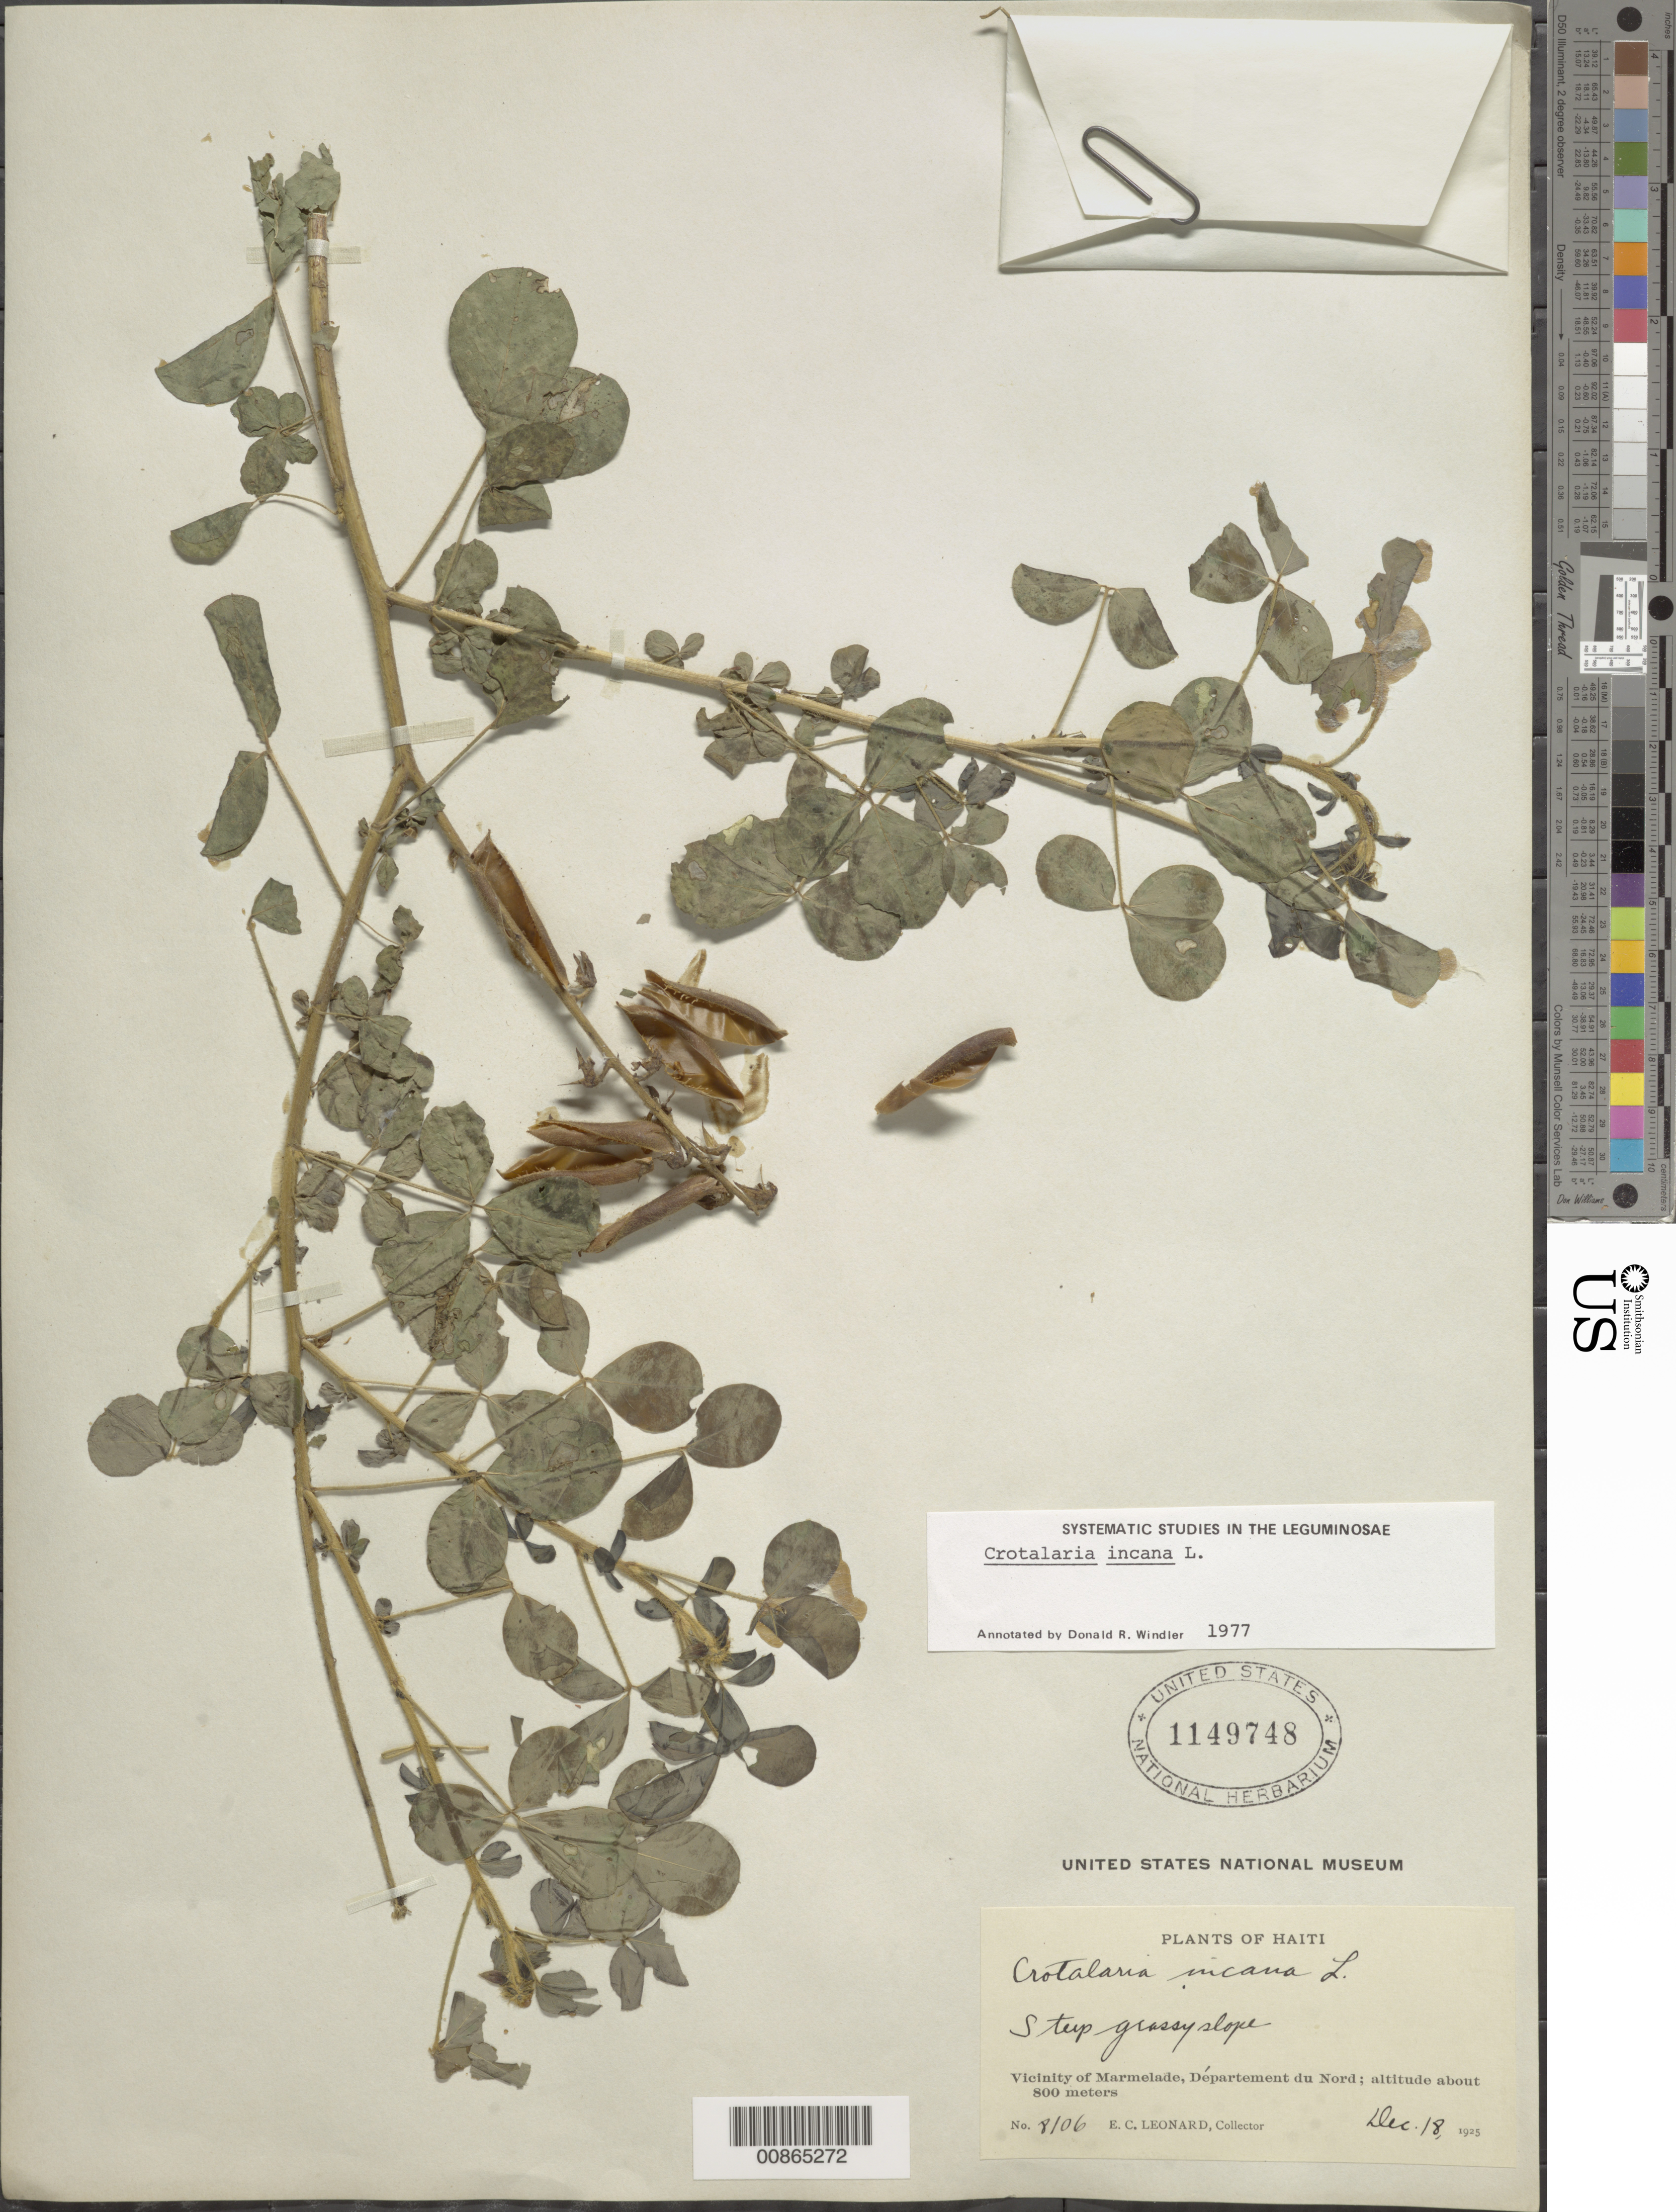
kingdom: Plantae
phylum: Tracheophyta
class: Magnoliopsida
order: Fabales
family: Fabaceae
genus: Crotalaria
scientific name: Crotalaria incana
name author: L.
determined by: Windler, D. R.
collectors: E. C. Leonard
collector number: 8106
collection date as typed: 18 Dec 1925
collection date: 1925-12-18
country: Haiti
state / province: Nord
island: Hispaniola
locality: Vicinity of Marmelade.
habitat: Steep grassy slope.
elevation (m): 800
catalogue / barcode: US 1149748